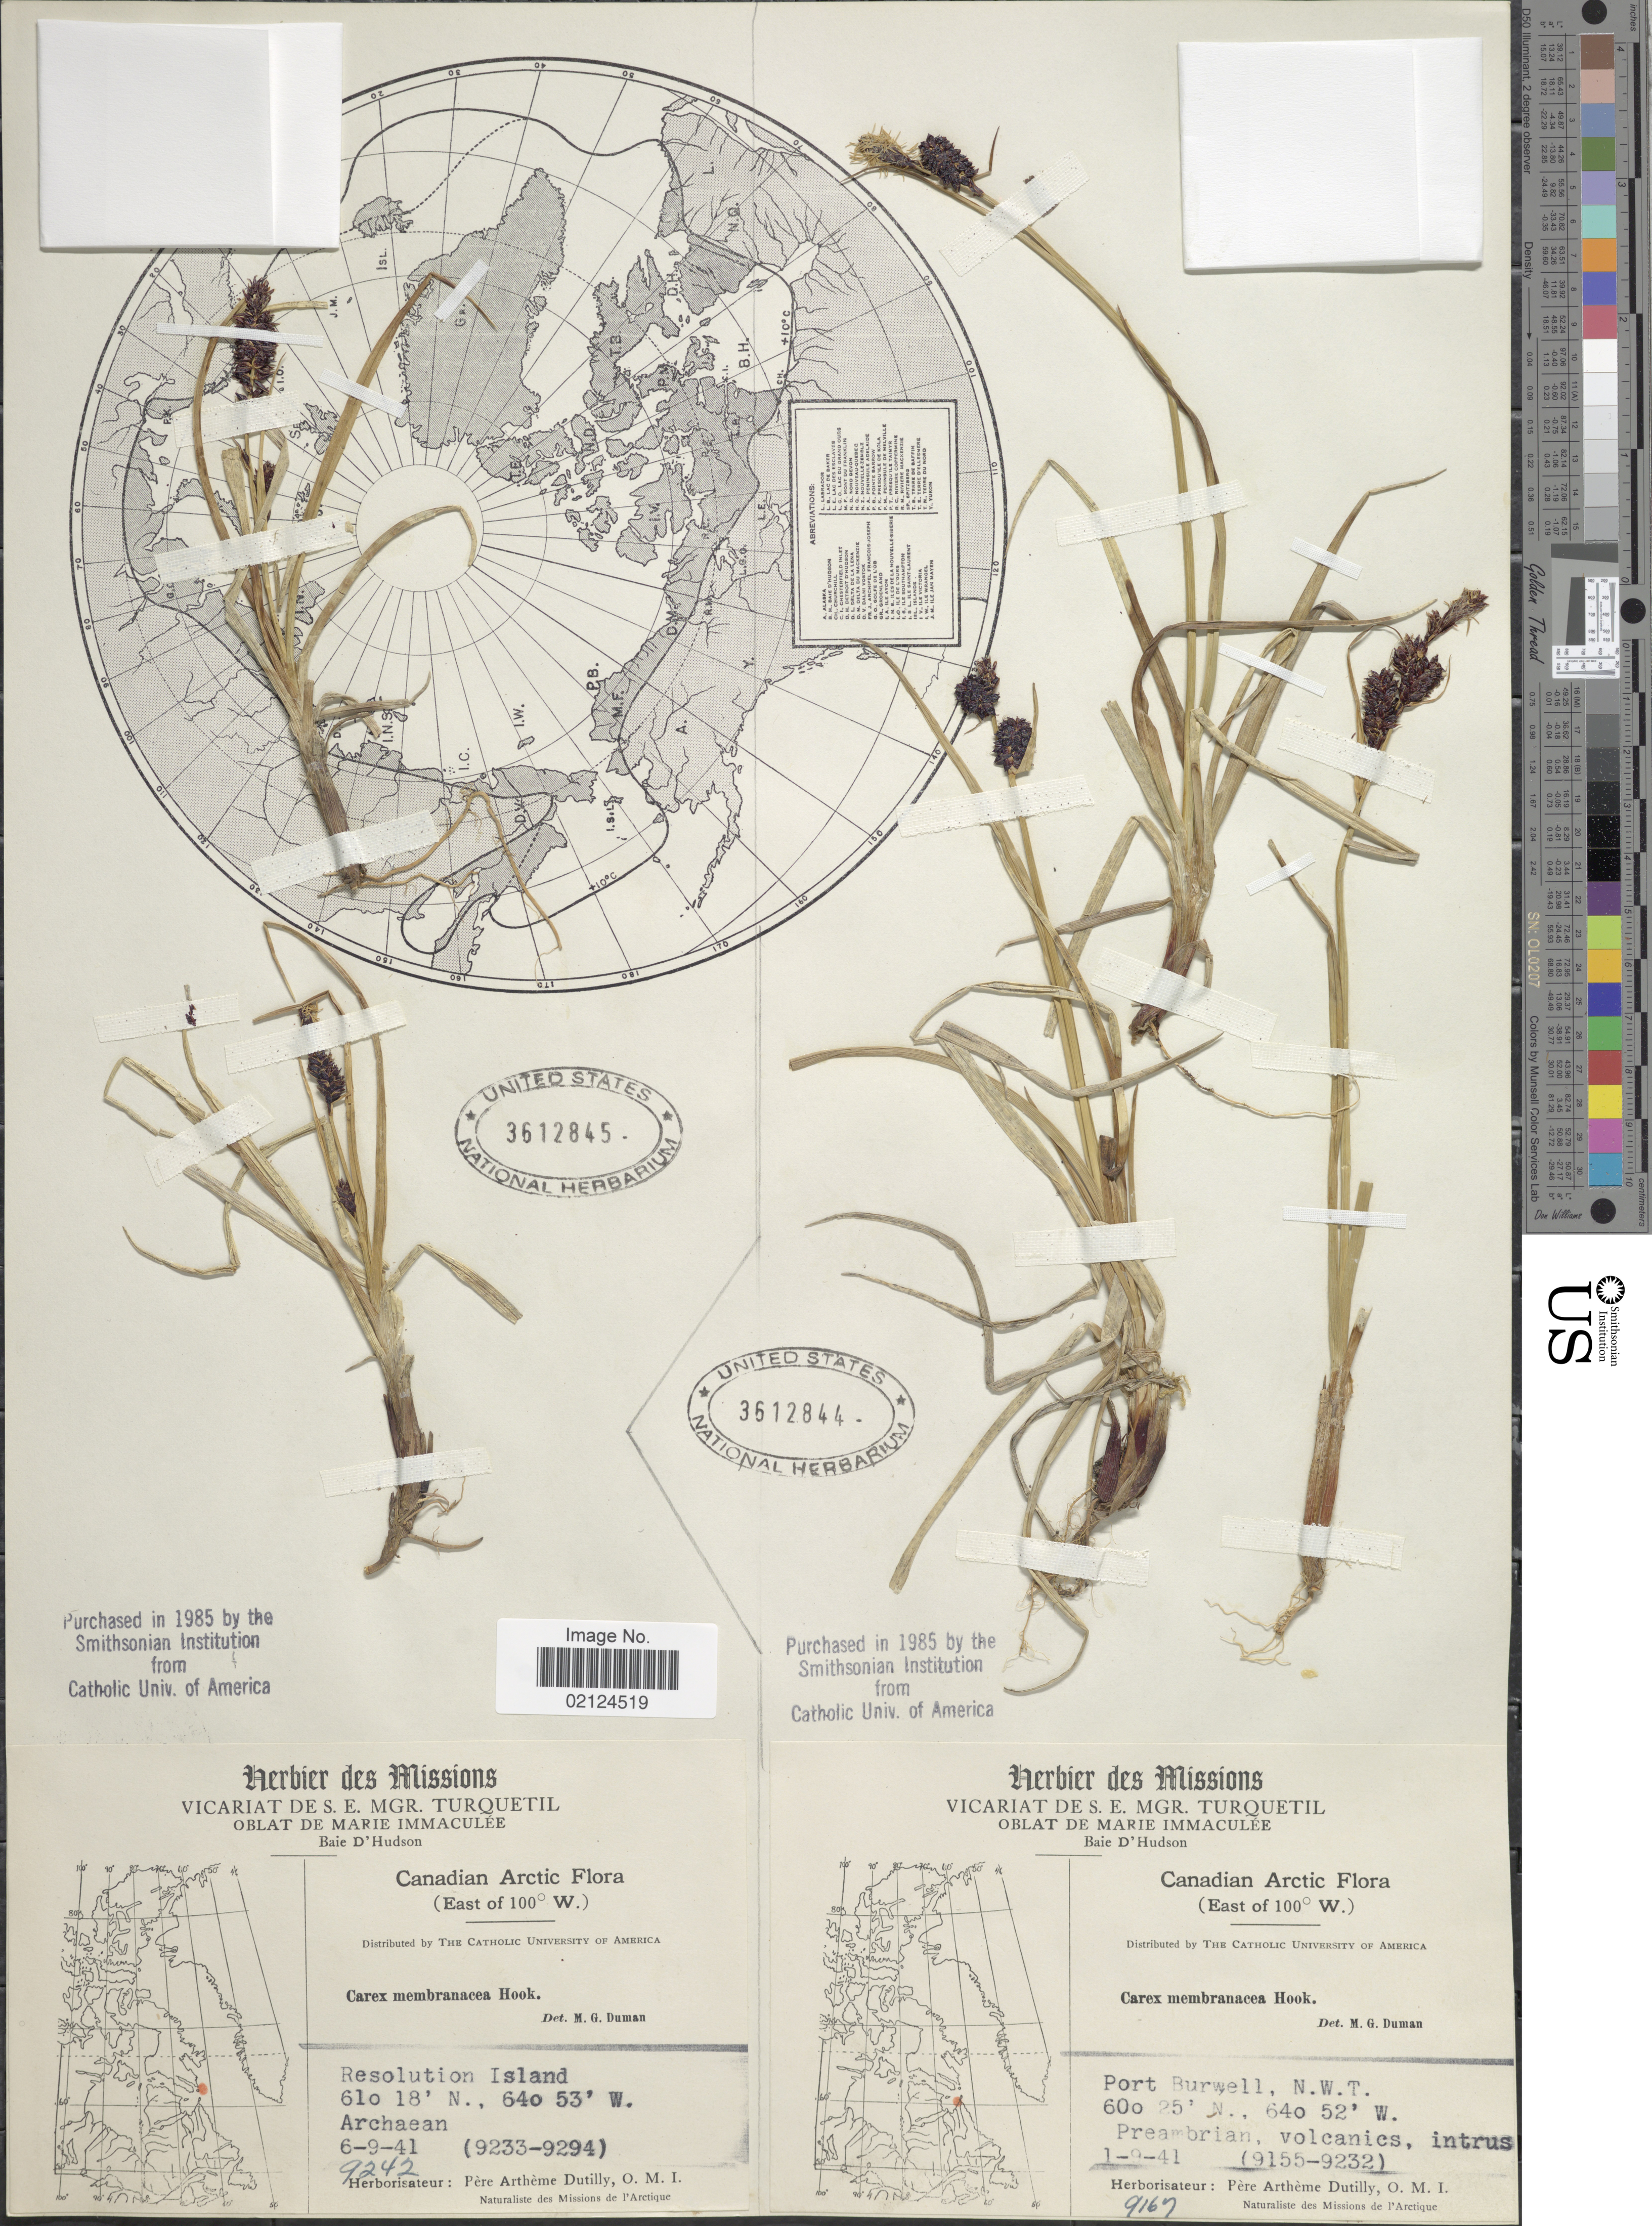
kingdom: Plantae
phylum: Tracheophyta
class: Liliopsida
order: Poales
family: Cyperaceae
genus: Carex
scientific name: Carex membranacea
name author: Hook.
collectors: A. Dutilly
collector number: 9242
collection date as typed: Transcribed d/m/y: 6/9/41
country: Canada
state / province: Nunavut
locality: Canadian Arctic, East of 100° W. Resolution Island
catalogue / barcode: US 3612845-2